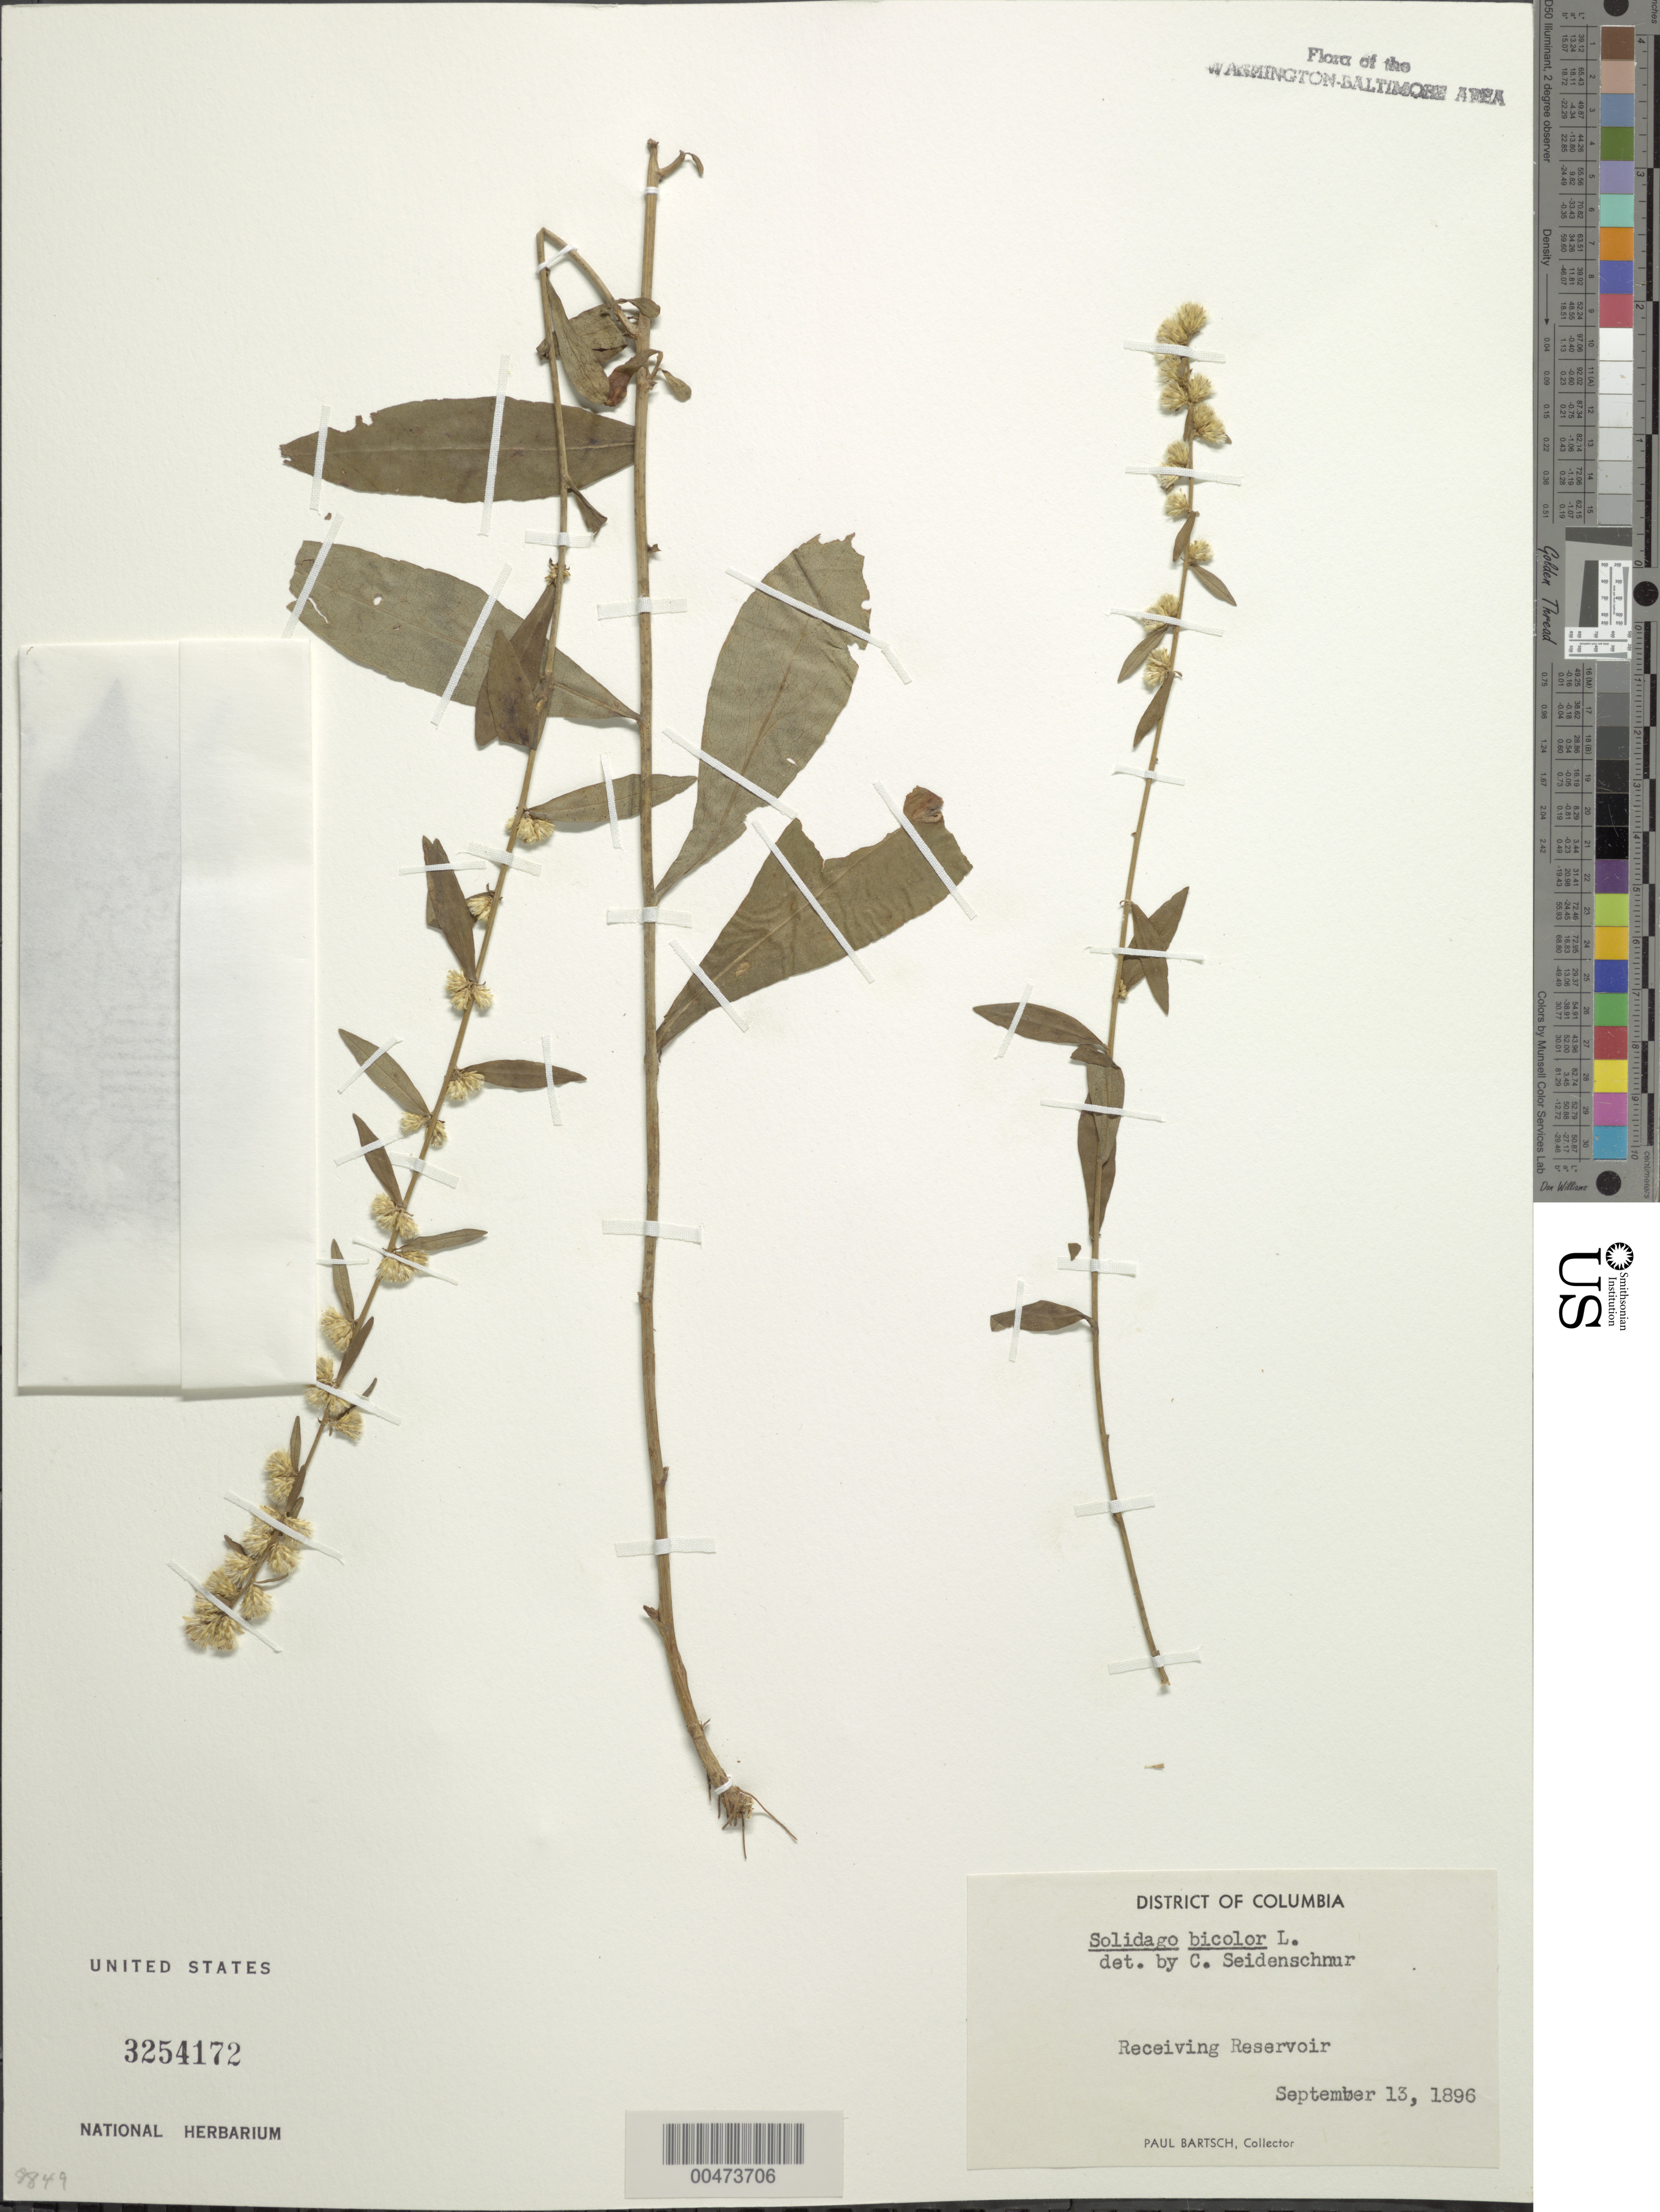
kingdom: Plantae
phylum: Tracheophyta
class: Magnoliopsida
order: Asterales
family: Asteraceae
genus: Solidago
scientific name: Solidago bicolor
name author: L.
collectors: P. Bartsch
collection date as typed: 13 Sep 1896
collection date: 1896-09-13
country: United States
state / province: District of Columbia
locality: Receiving Reservoir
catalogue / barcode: US 3254172